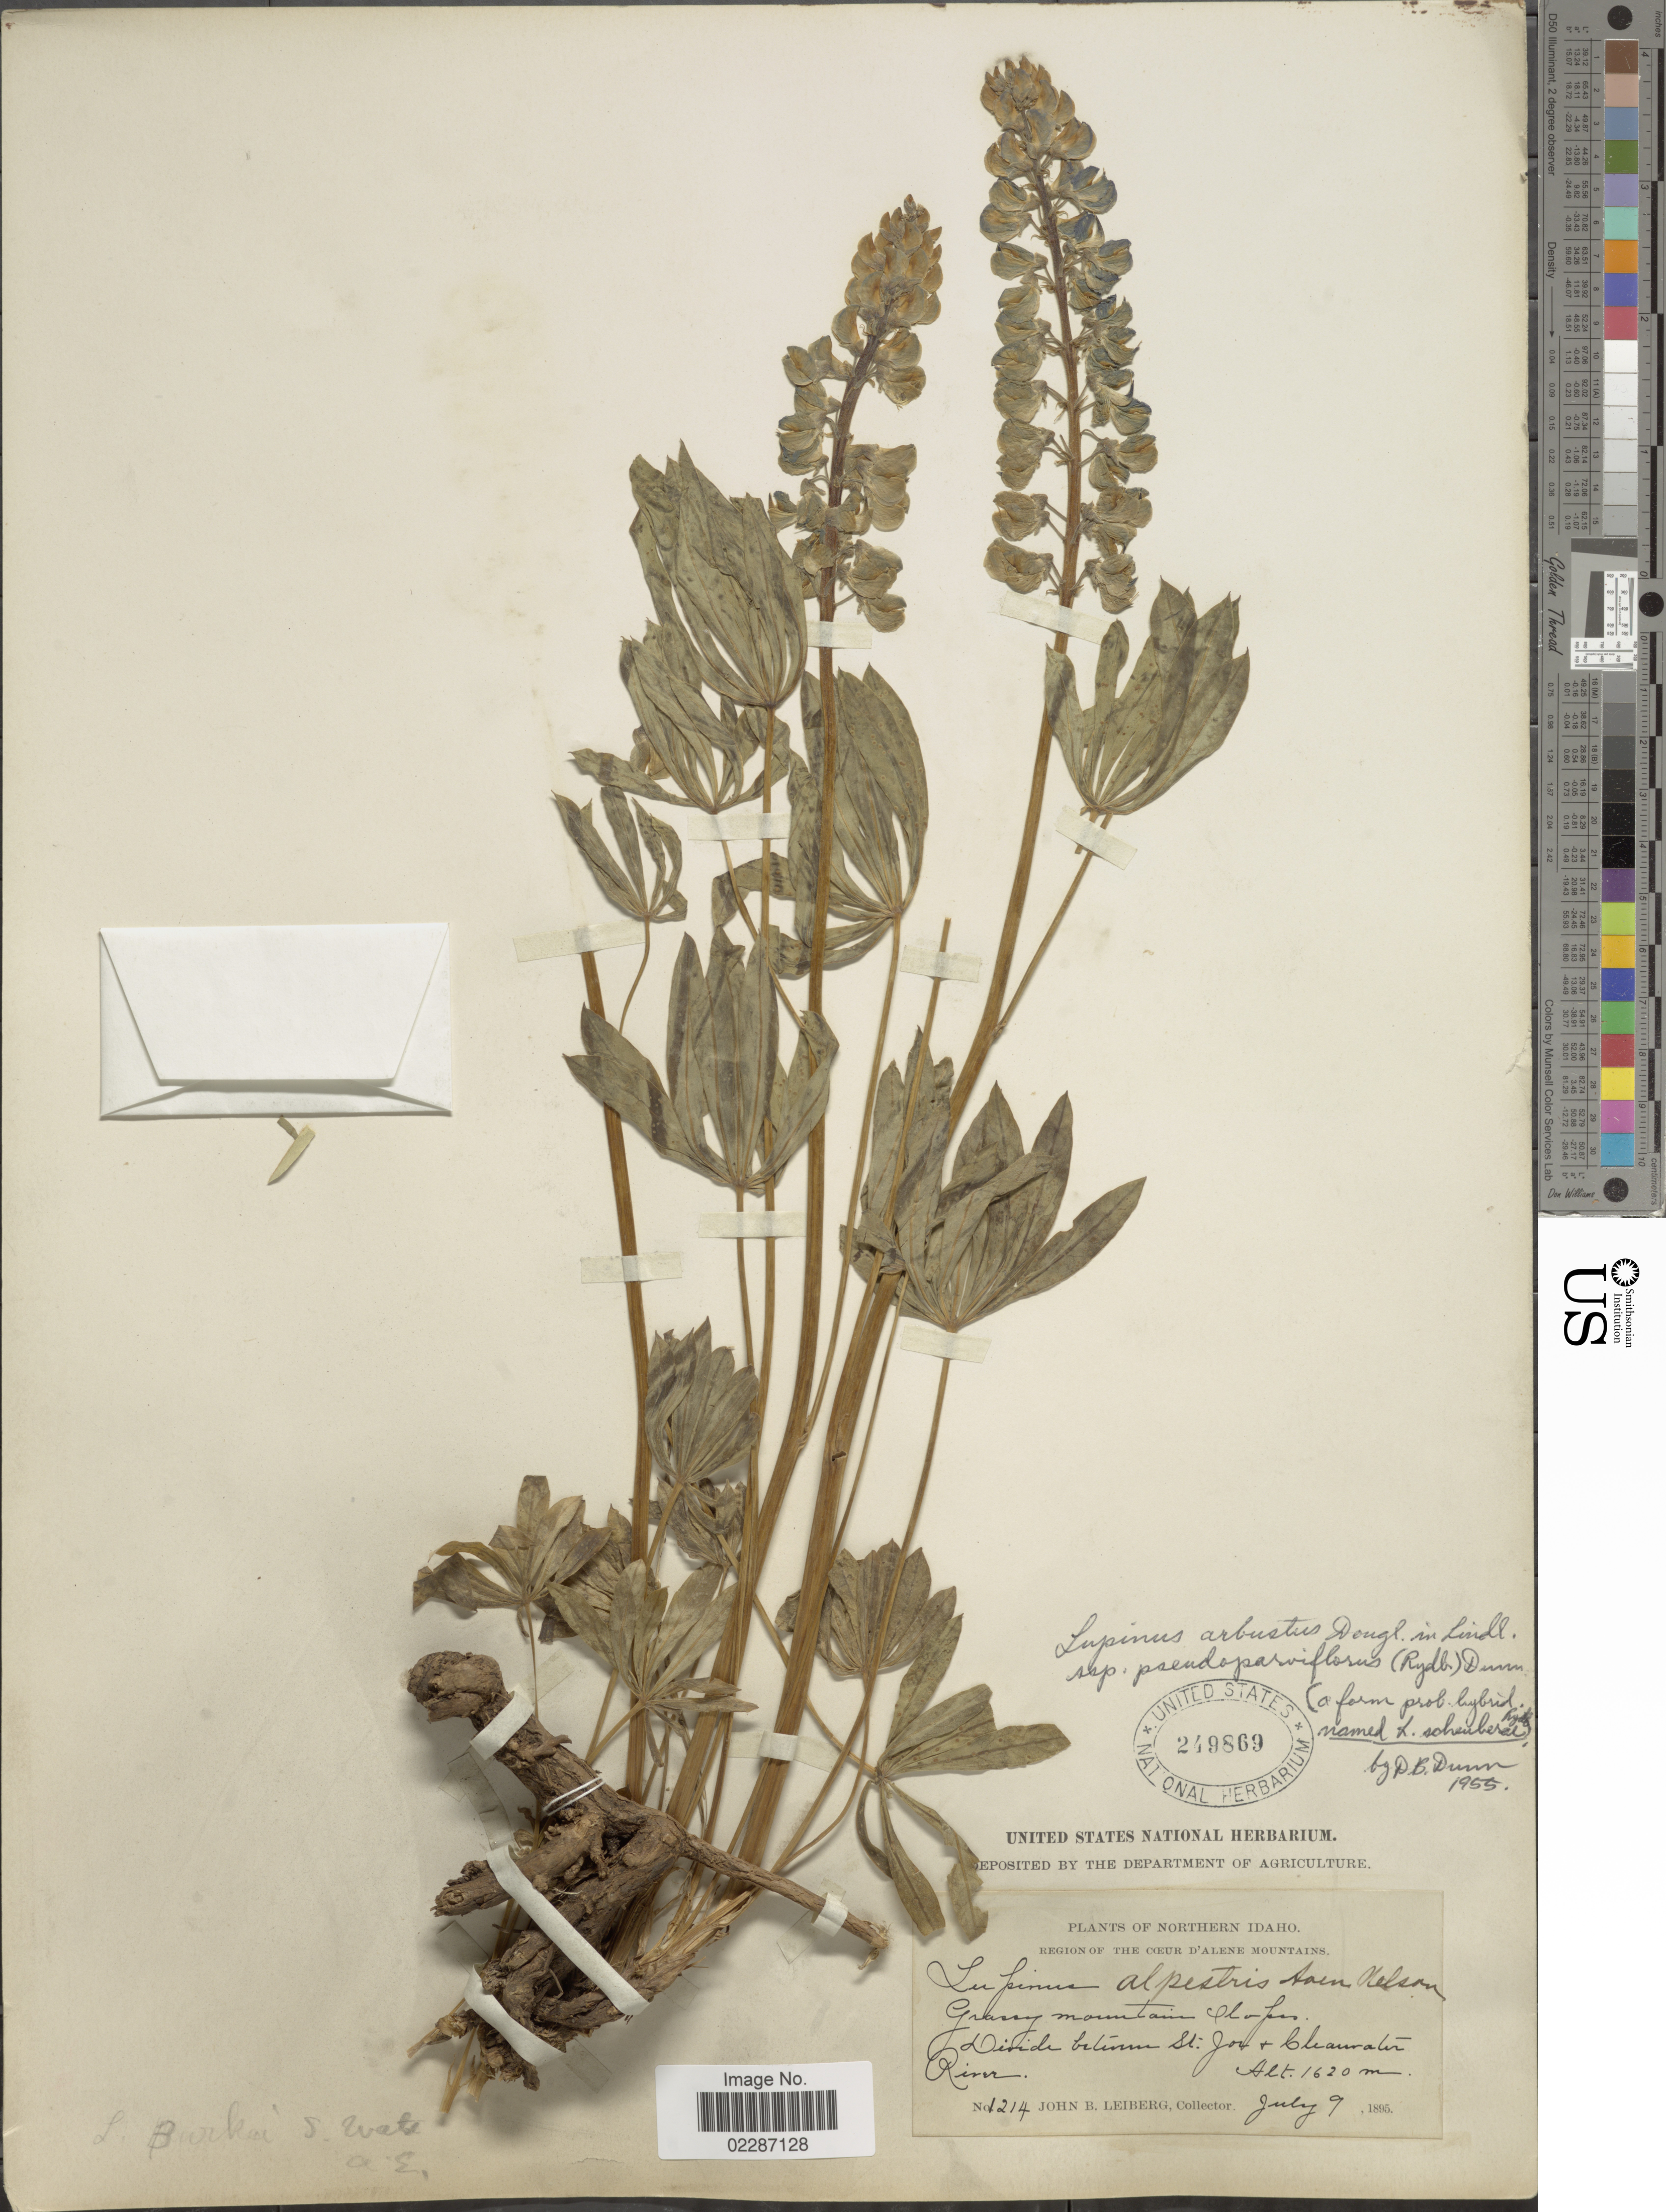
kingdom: Plantae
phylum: Tracheophyta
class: Magnoliopsida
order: Fabales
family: Fabaceae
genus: Lupinus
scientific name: Lupinus pseudoparviflorus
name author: Rydb.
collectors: J. B. Leiberg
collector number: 1214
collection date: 1895-07-09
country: United States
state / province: Idaho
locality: Region of the Coeur d'Alene Mountains. Grassy mountain slopes, Divide between St. Joe + Clearwater River.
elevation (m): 1620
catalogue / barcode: US 249869